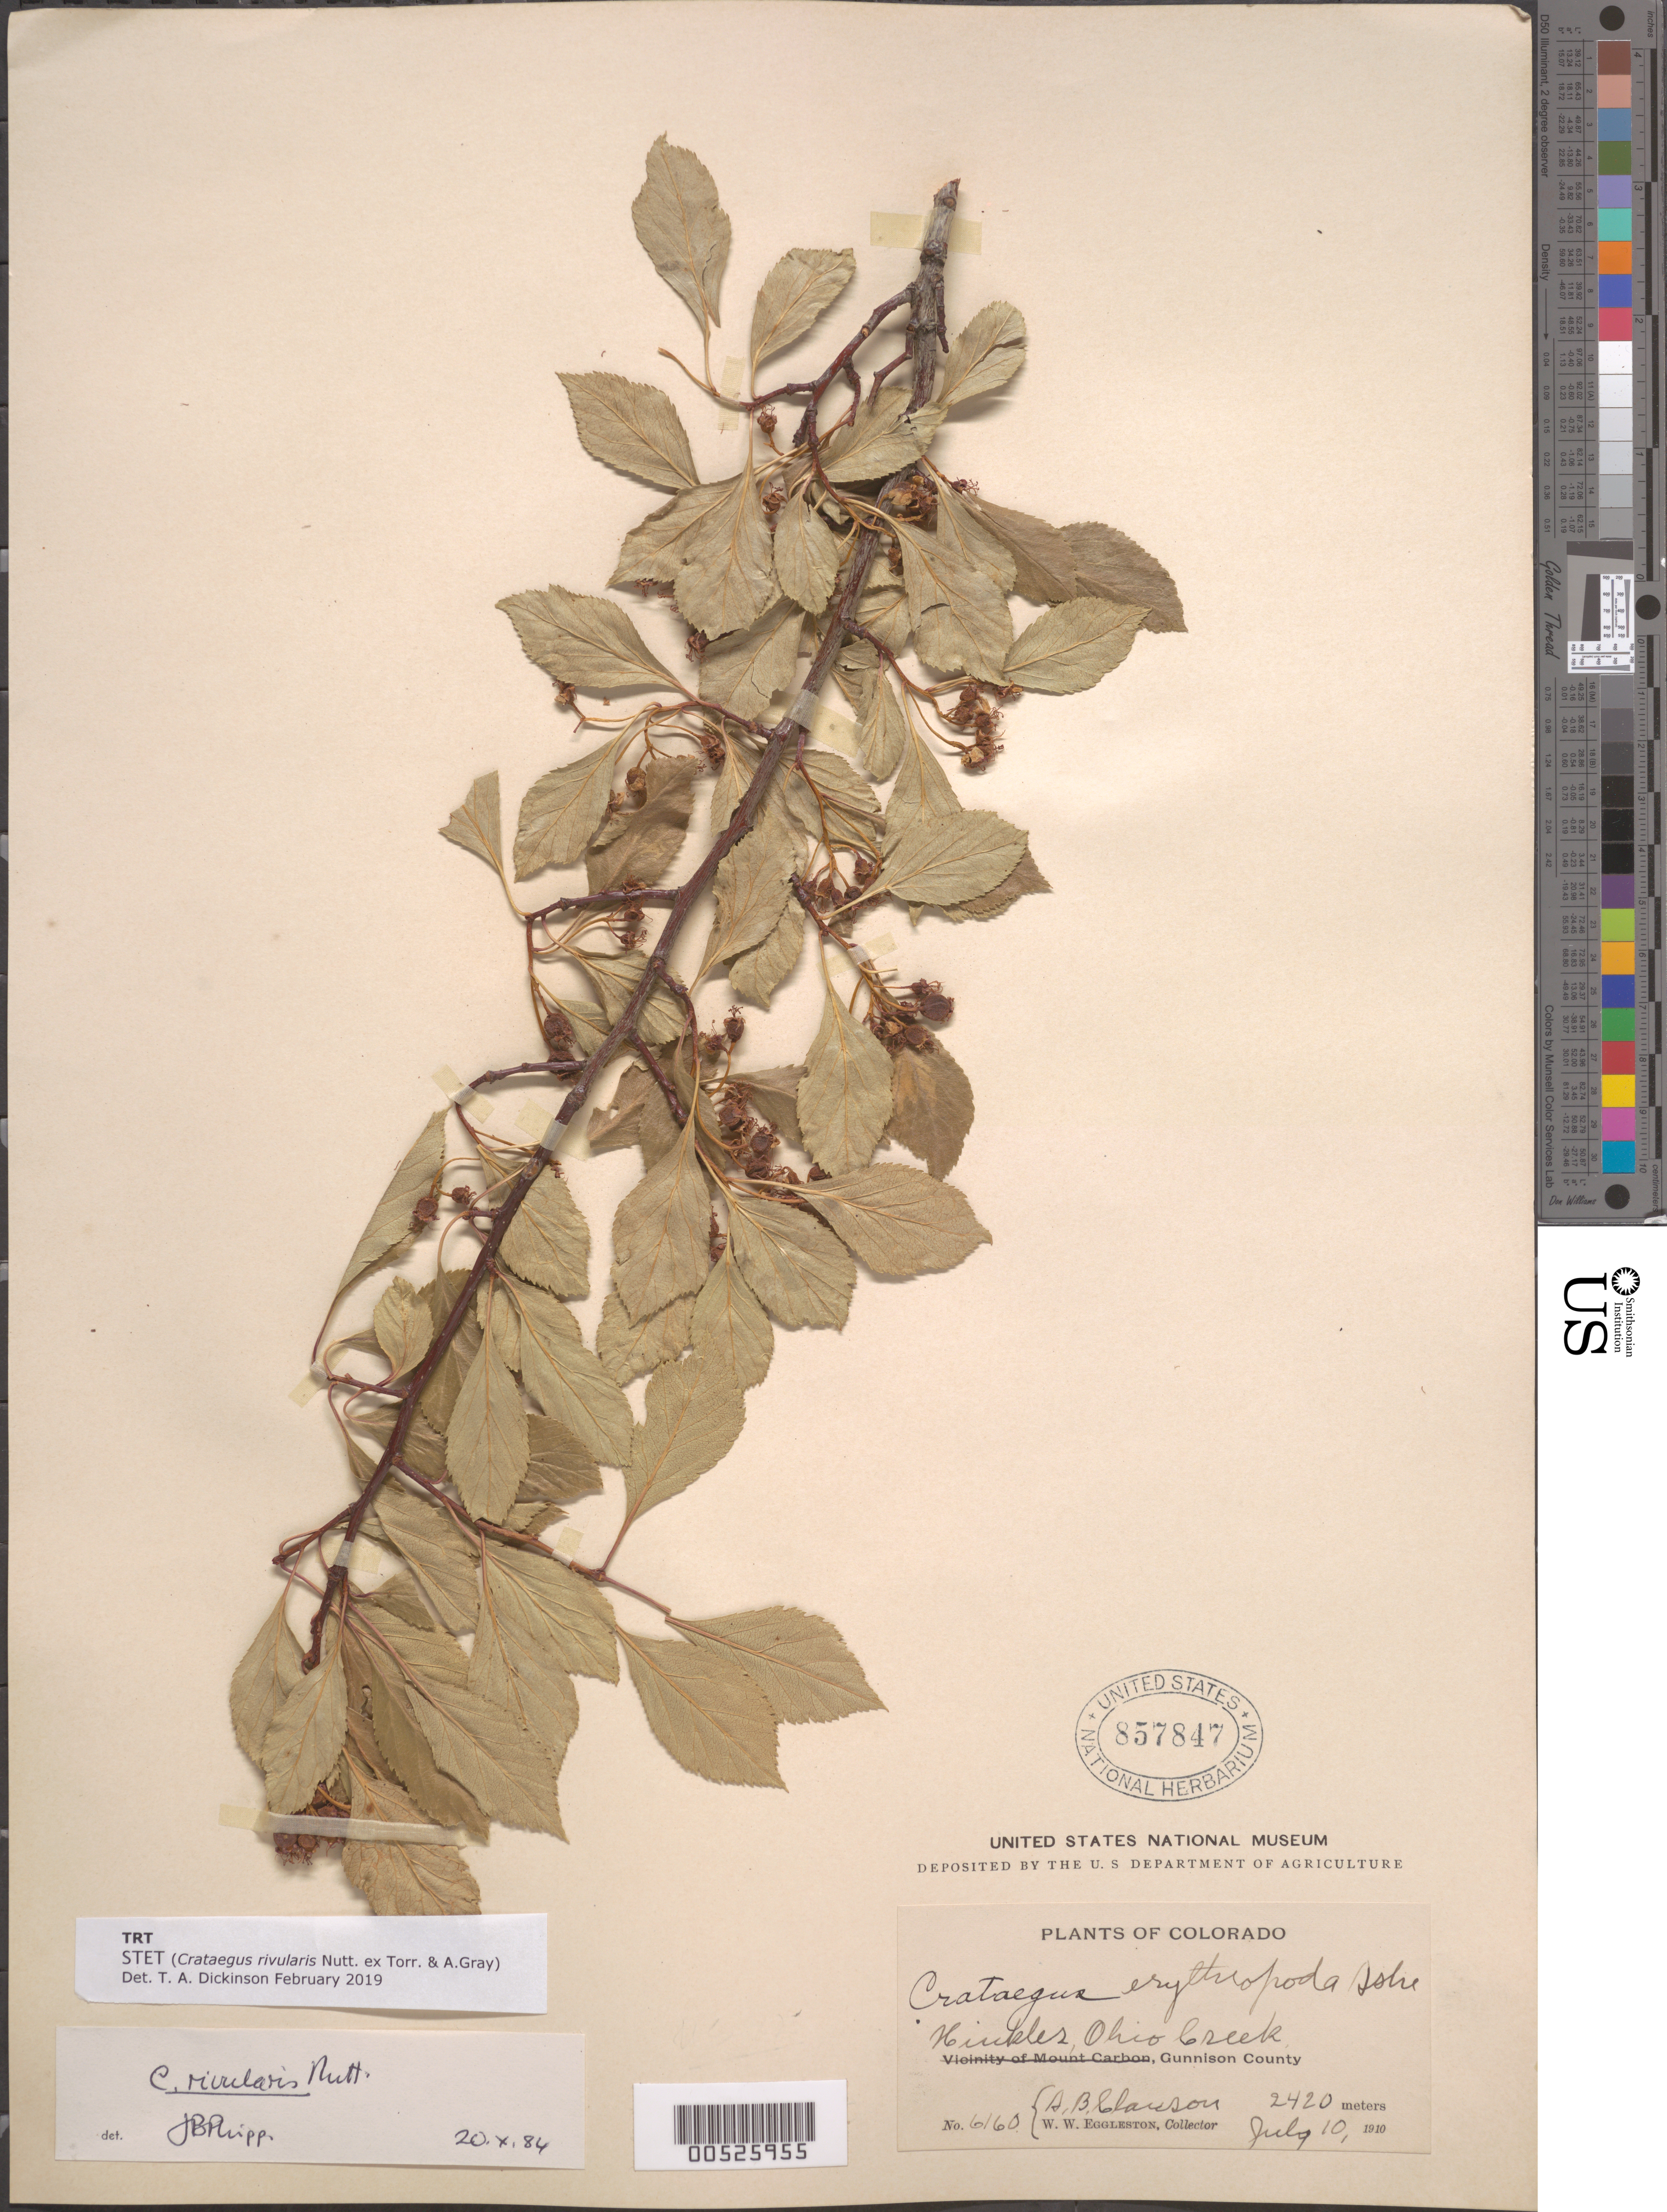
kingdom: Plantae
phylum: Tracheophyta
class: Magnoliopsida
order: Rosales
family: Rosaceae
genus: Crataegus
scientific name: Crataegus rivularis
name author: Nutt.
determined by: Phipps, James B., (UWO), University of Western Ontario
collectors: W. W. Eggleston & A. B. Clausen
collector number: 6160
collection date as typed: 10 Jul 1910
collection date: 1910-07-10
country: United States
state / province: Colorado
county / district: Gunnison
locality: Hinkles, Ohio Creek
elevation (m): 2420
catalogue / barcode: US 857847